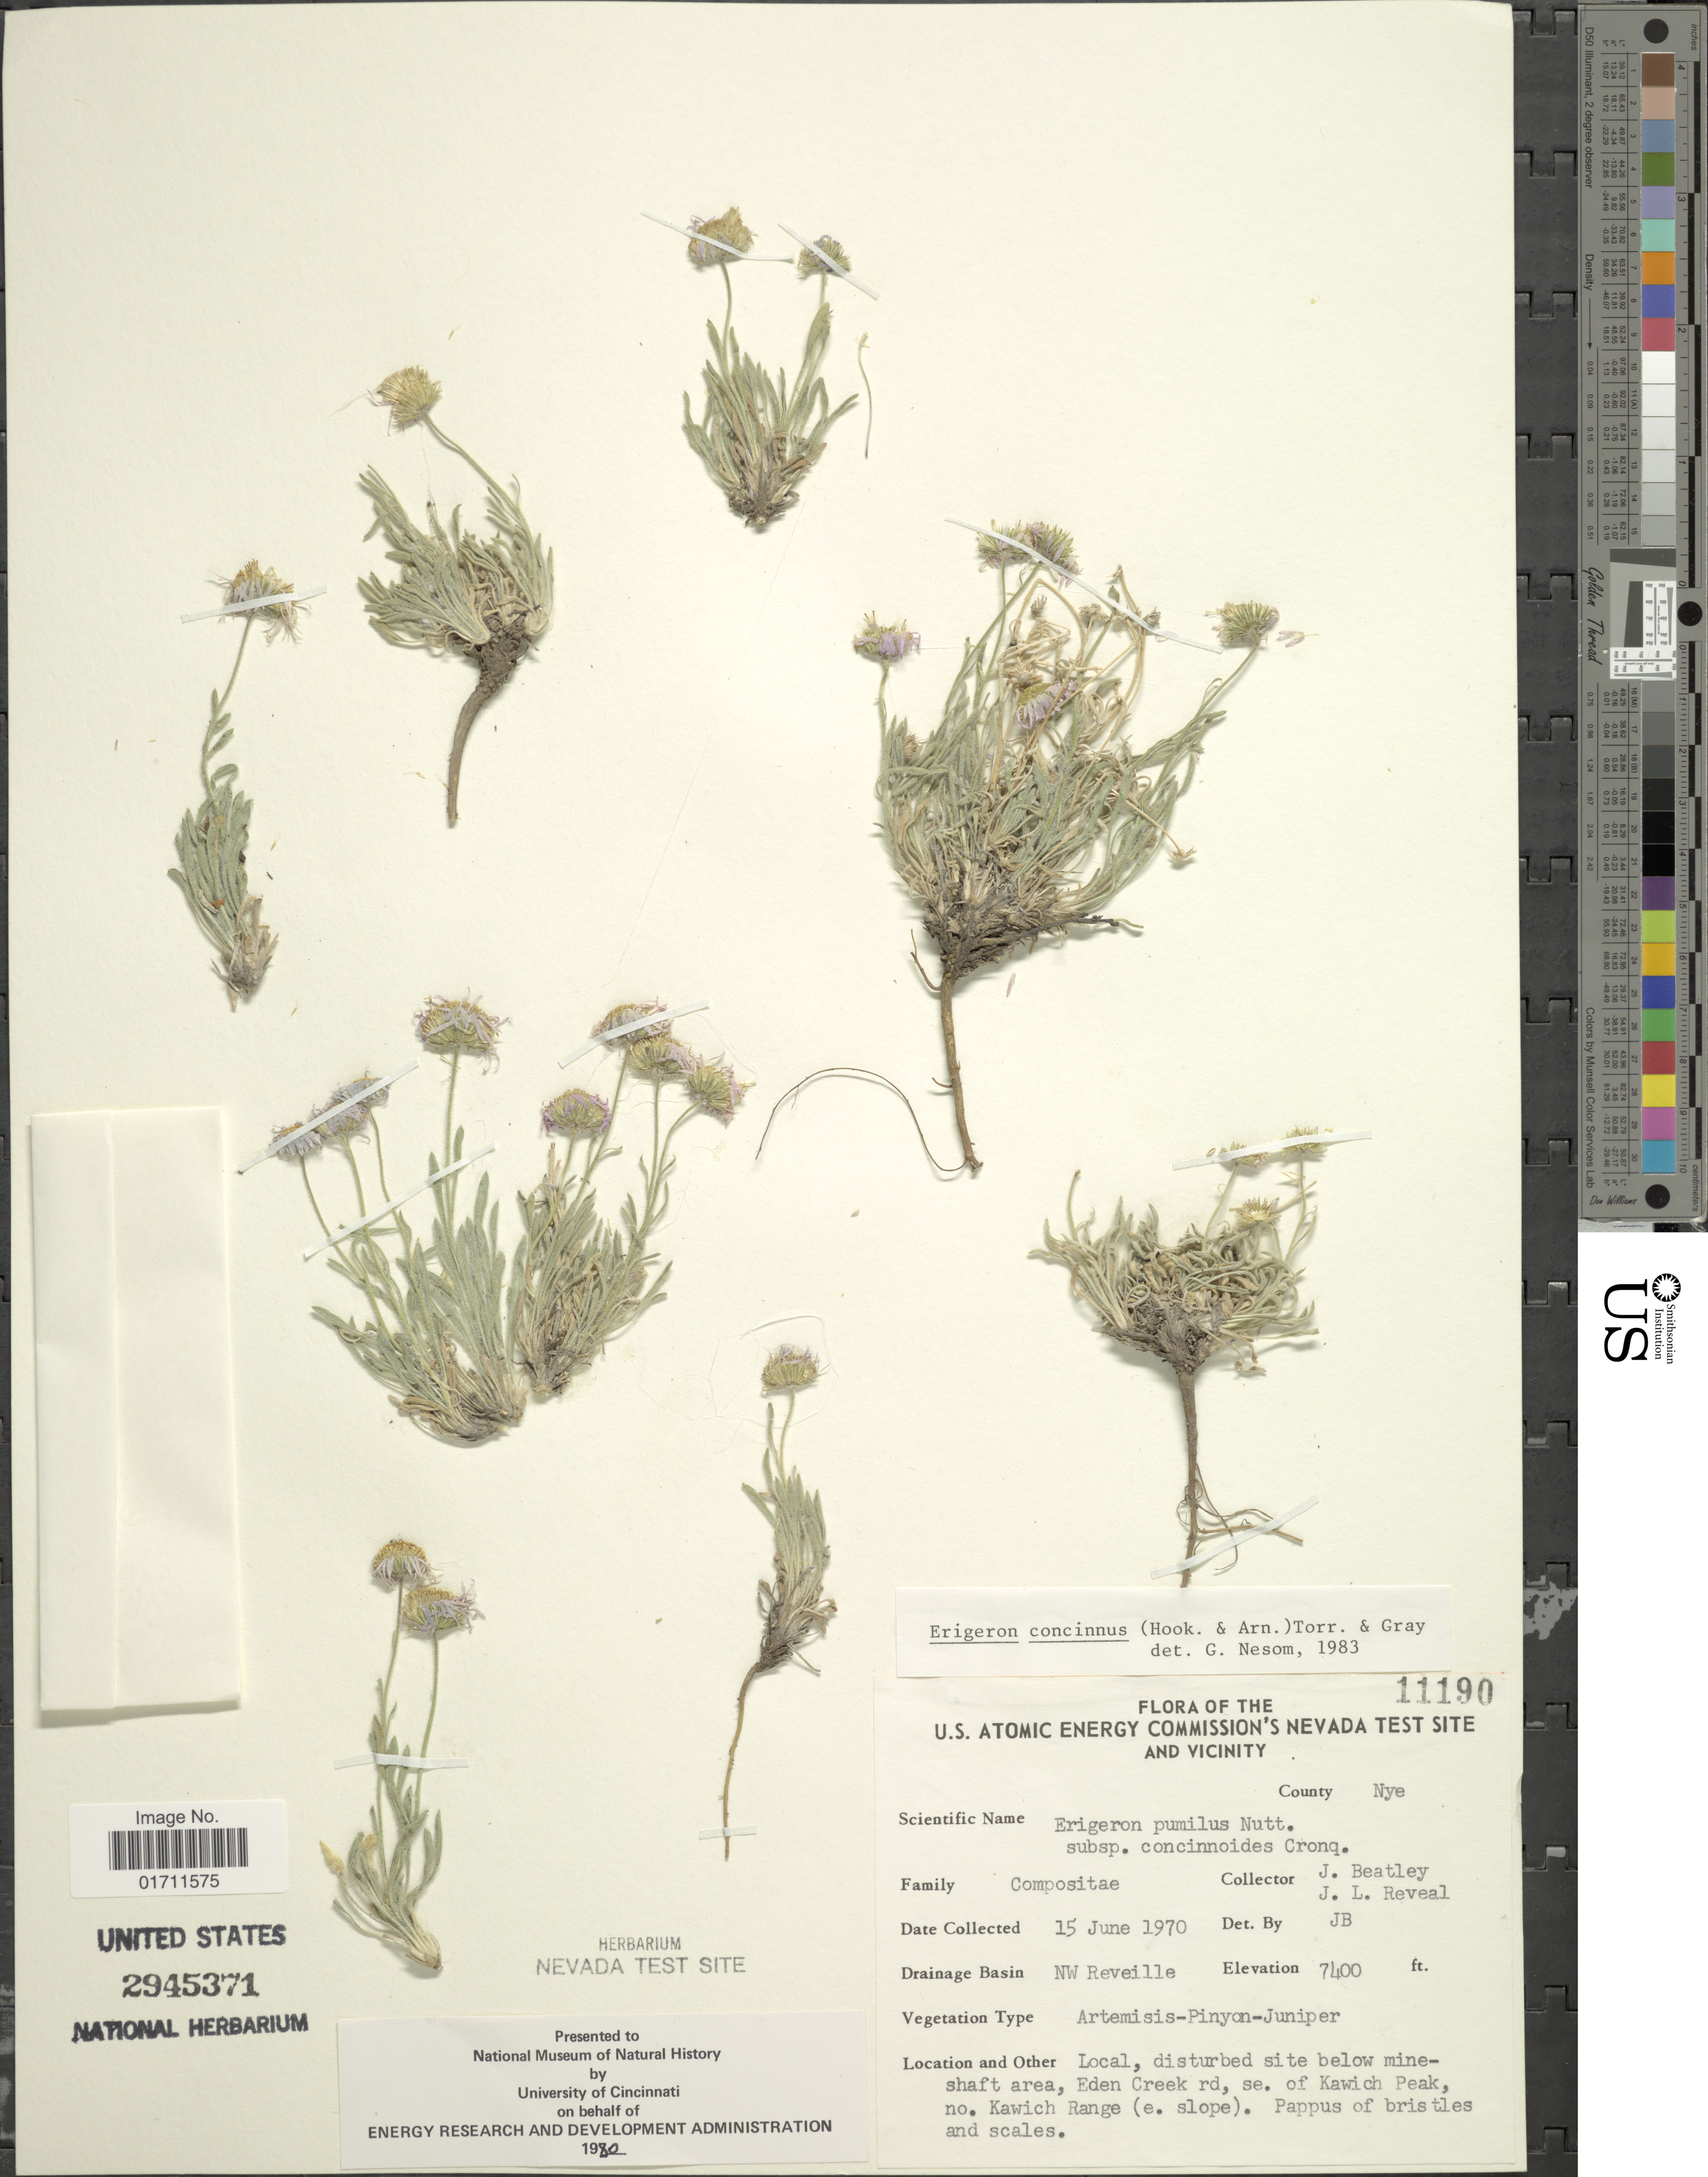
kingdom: Plantae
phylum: Tracheophyta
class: Magnoliopsida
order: Asterales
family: Asteraceae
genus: Erigeron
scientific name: Erigeron concinnus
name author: (Hook. & Arn.) Torr. & A. Gray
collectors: J. C. Beatley & J. L. Reveal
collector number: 11190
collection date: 1970-06-15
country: United States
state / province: Nevada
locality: U.S. Atomic Energy Commisson's Nevada Test Site and Vicinity, County Nye, Drainage Basin NW Reveille, Local, disturbed site below mineshaft area, Eden Creek rd, se. of Kawich Peak, no. Kawich Range (e.slope). Pappus of bristles and scales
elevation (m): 2256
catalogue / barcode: US 2945371